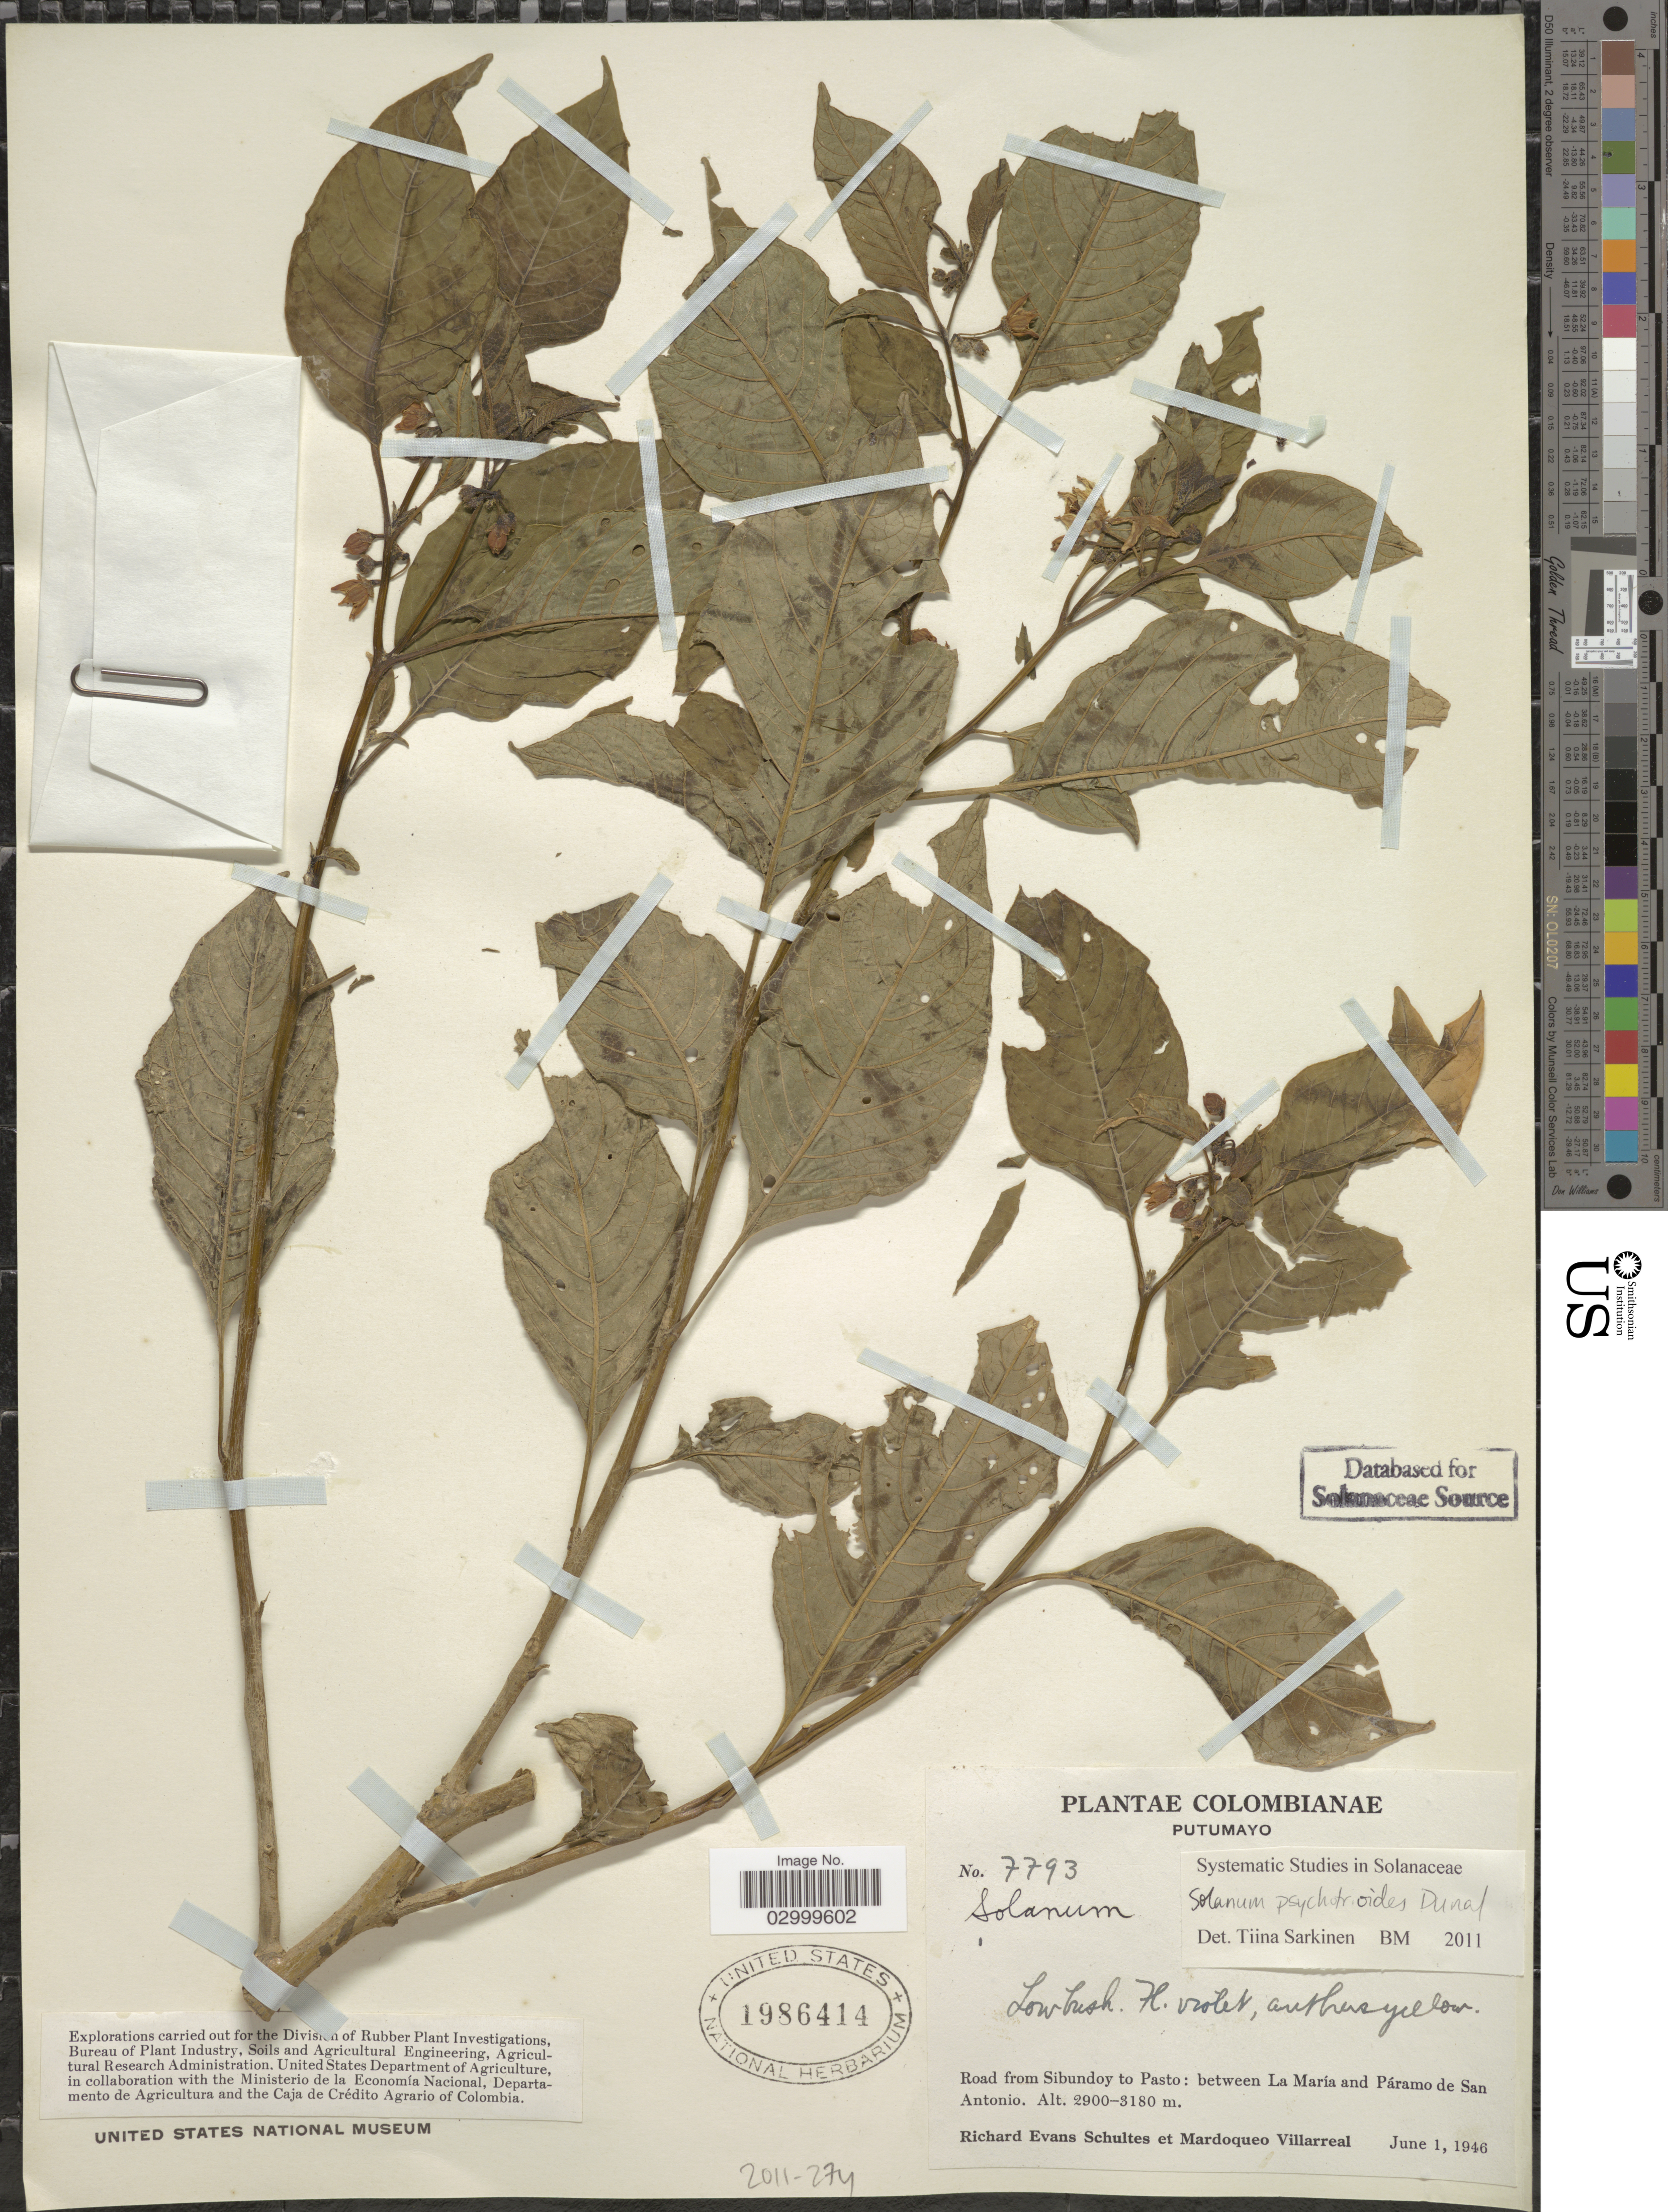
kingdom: Plantae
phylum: Tracheophyta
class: Magnoliopsida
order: Solanales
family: Solanaceae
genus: Solanum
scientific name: Solanum psychotrioides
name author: Dunal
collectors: R. E. Schultes & M. Villarreal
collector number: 7793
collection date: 1946-06-01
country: Colombia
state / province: Putumayo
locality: Road from Sibundoy to Pasto: between La María and Páramo de San Antonio.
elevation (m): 2900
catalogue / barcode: US 1986414